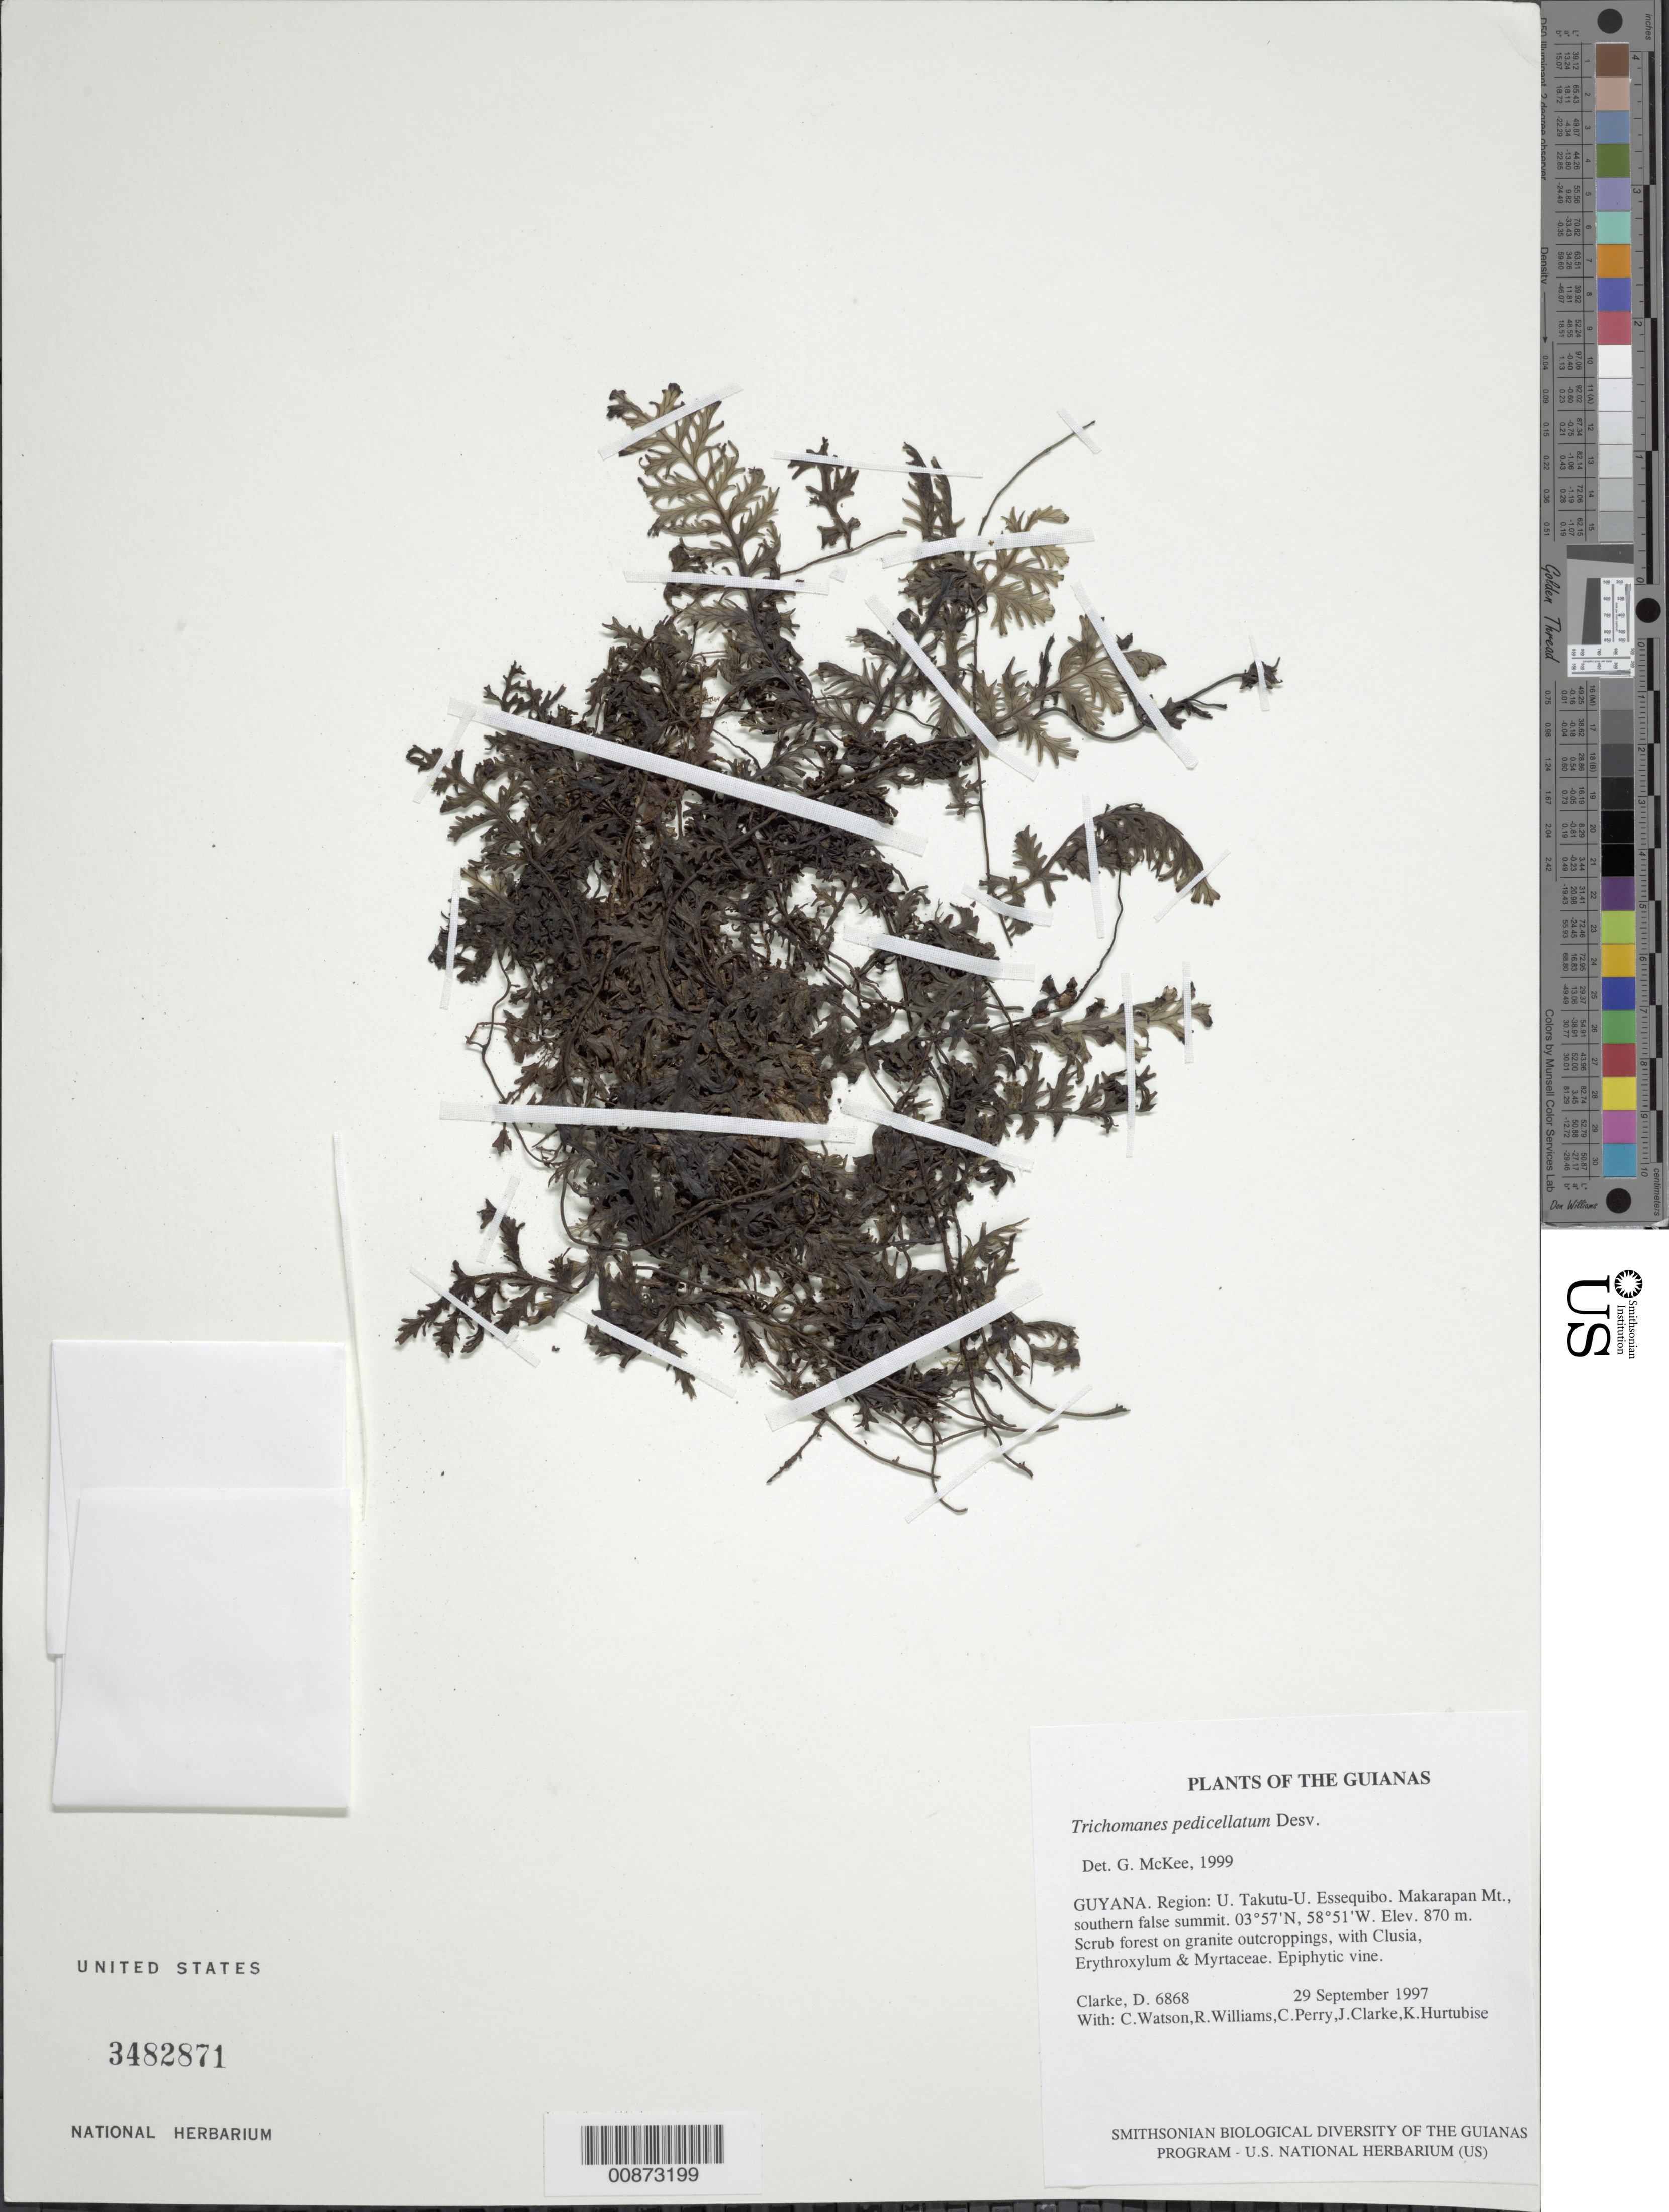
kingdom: Plantae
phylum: Tracheophyta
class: Polypodiopsida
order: Hymenophyllales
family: Hymenophyllaceae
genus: Trichomanes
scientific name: Trichomanes pedicellatum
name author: Desv.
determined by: McKee, G. S., (US), NMNH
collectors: H. D. Clarke, C. Watson, R. Williams, C. Perry, J. Clarke & K. Hurtubise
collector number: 6868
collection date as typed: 29 September 1997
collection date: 1997-09-29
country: Guyana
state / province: U. Takutu-U. Essequibo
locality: Makarapan Mt., southern false summit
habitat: Scrub forest on granite outcroppings, with Clusia, Erythroxylum & Myrtaceae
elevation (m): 870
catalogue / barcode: US 3482871